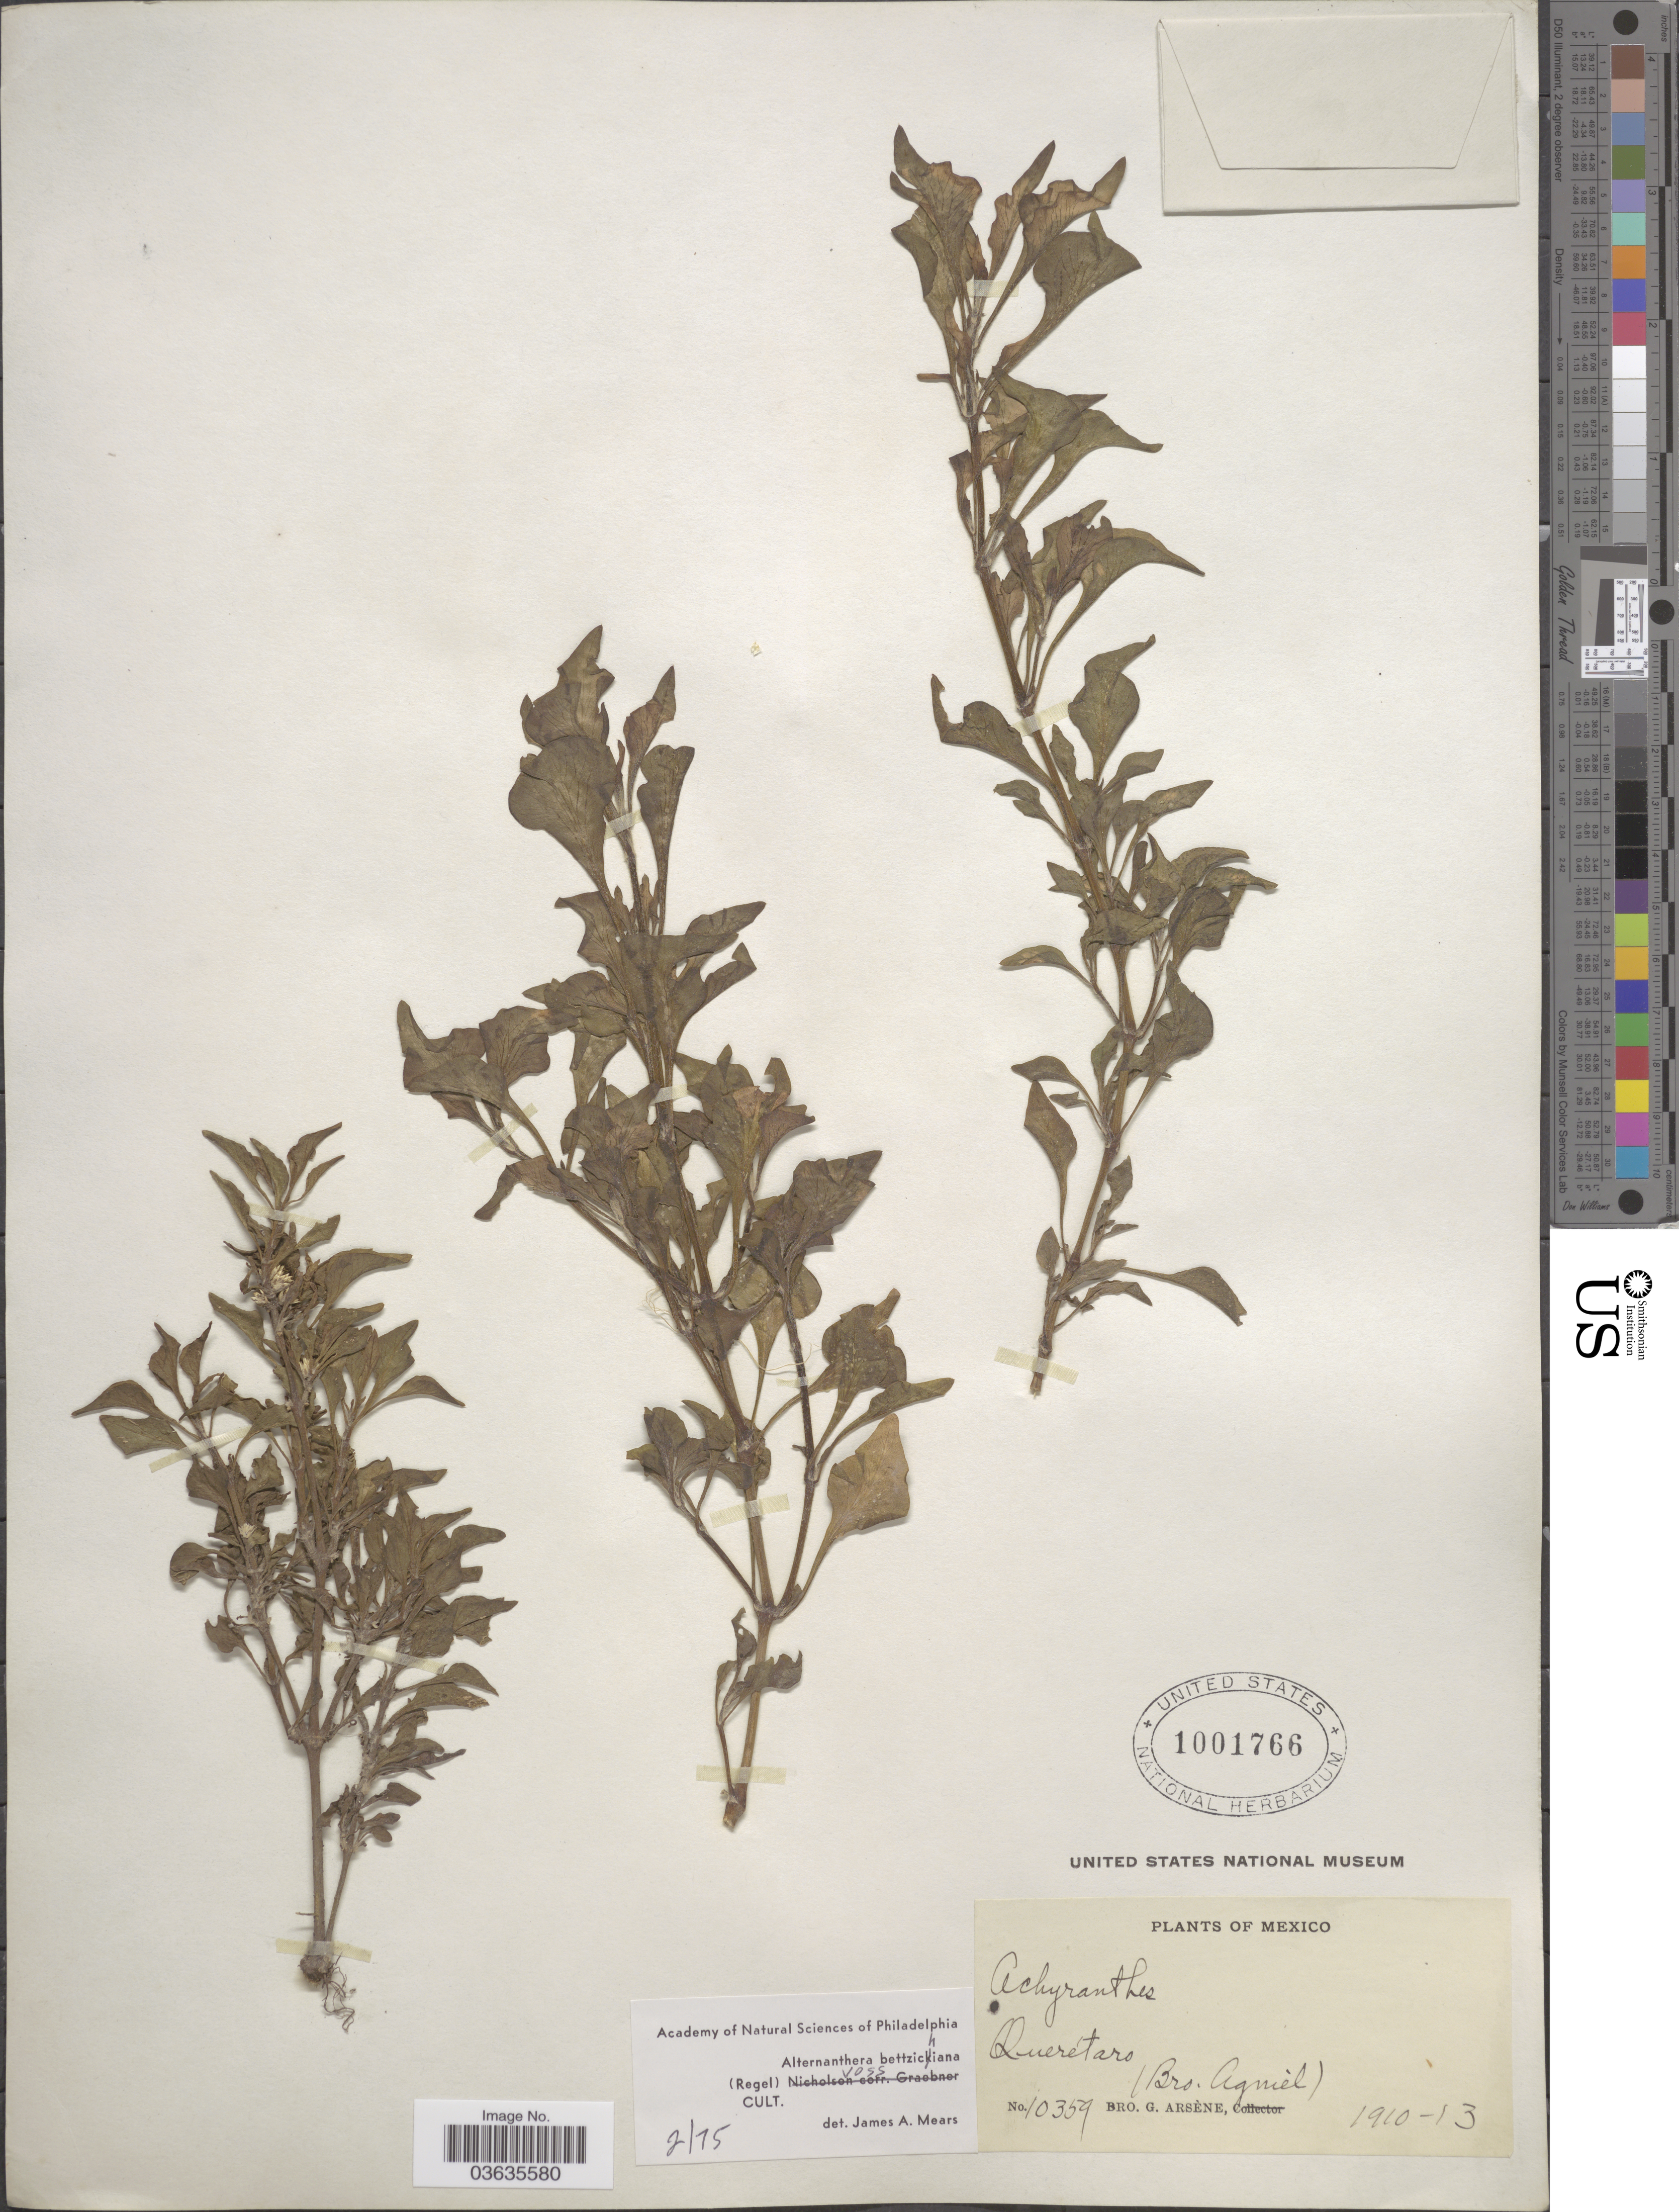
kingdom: Plantae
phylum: Tracheophyta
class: Magnoliopsida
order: Caryophyllales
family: Amaranthaceae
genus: Alternanthera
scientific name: Alternanthera bettzickiana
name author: (Regel) G. Nicholson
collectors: Bro. Agniel & Bro. G. Arsène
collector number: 10359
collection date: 1910/1913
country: Mexico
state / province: Querétaro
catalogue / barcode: US 1001766